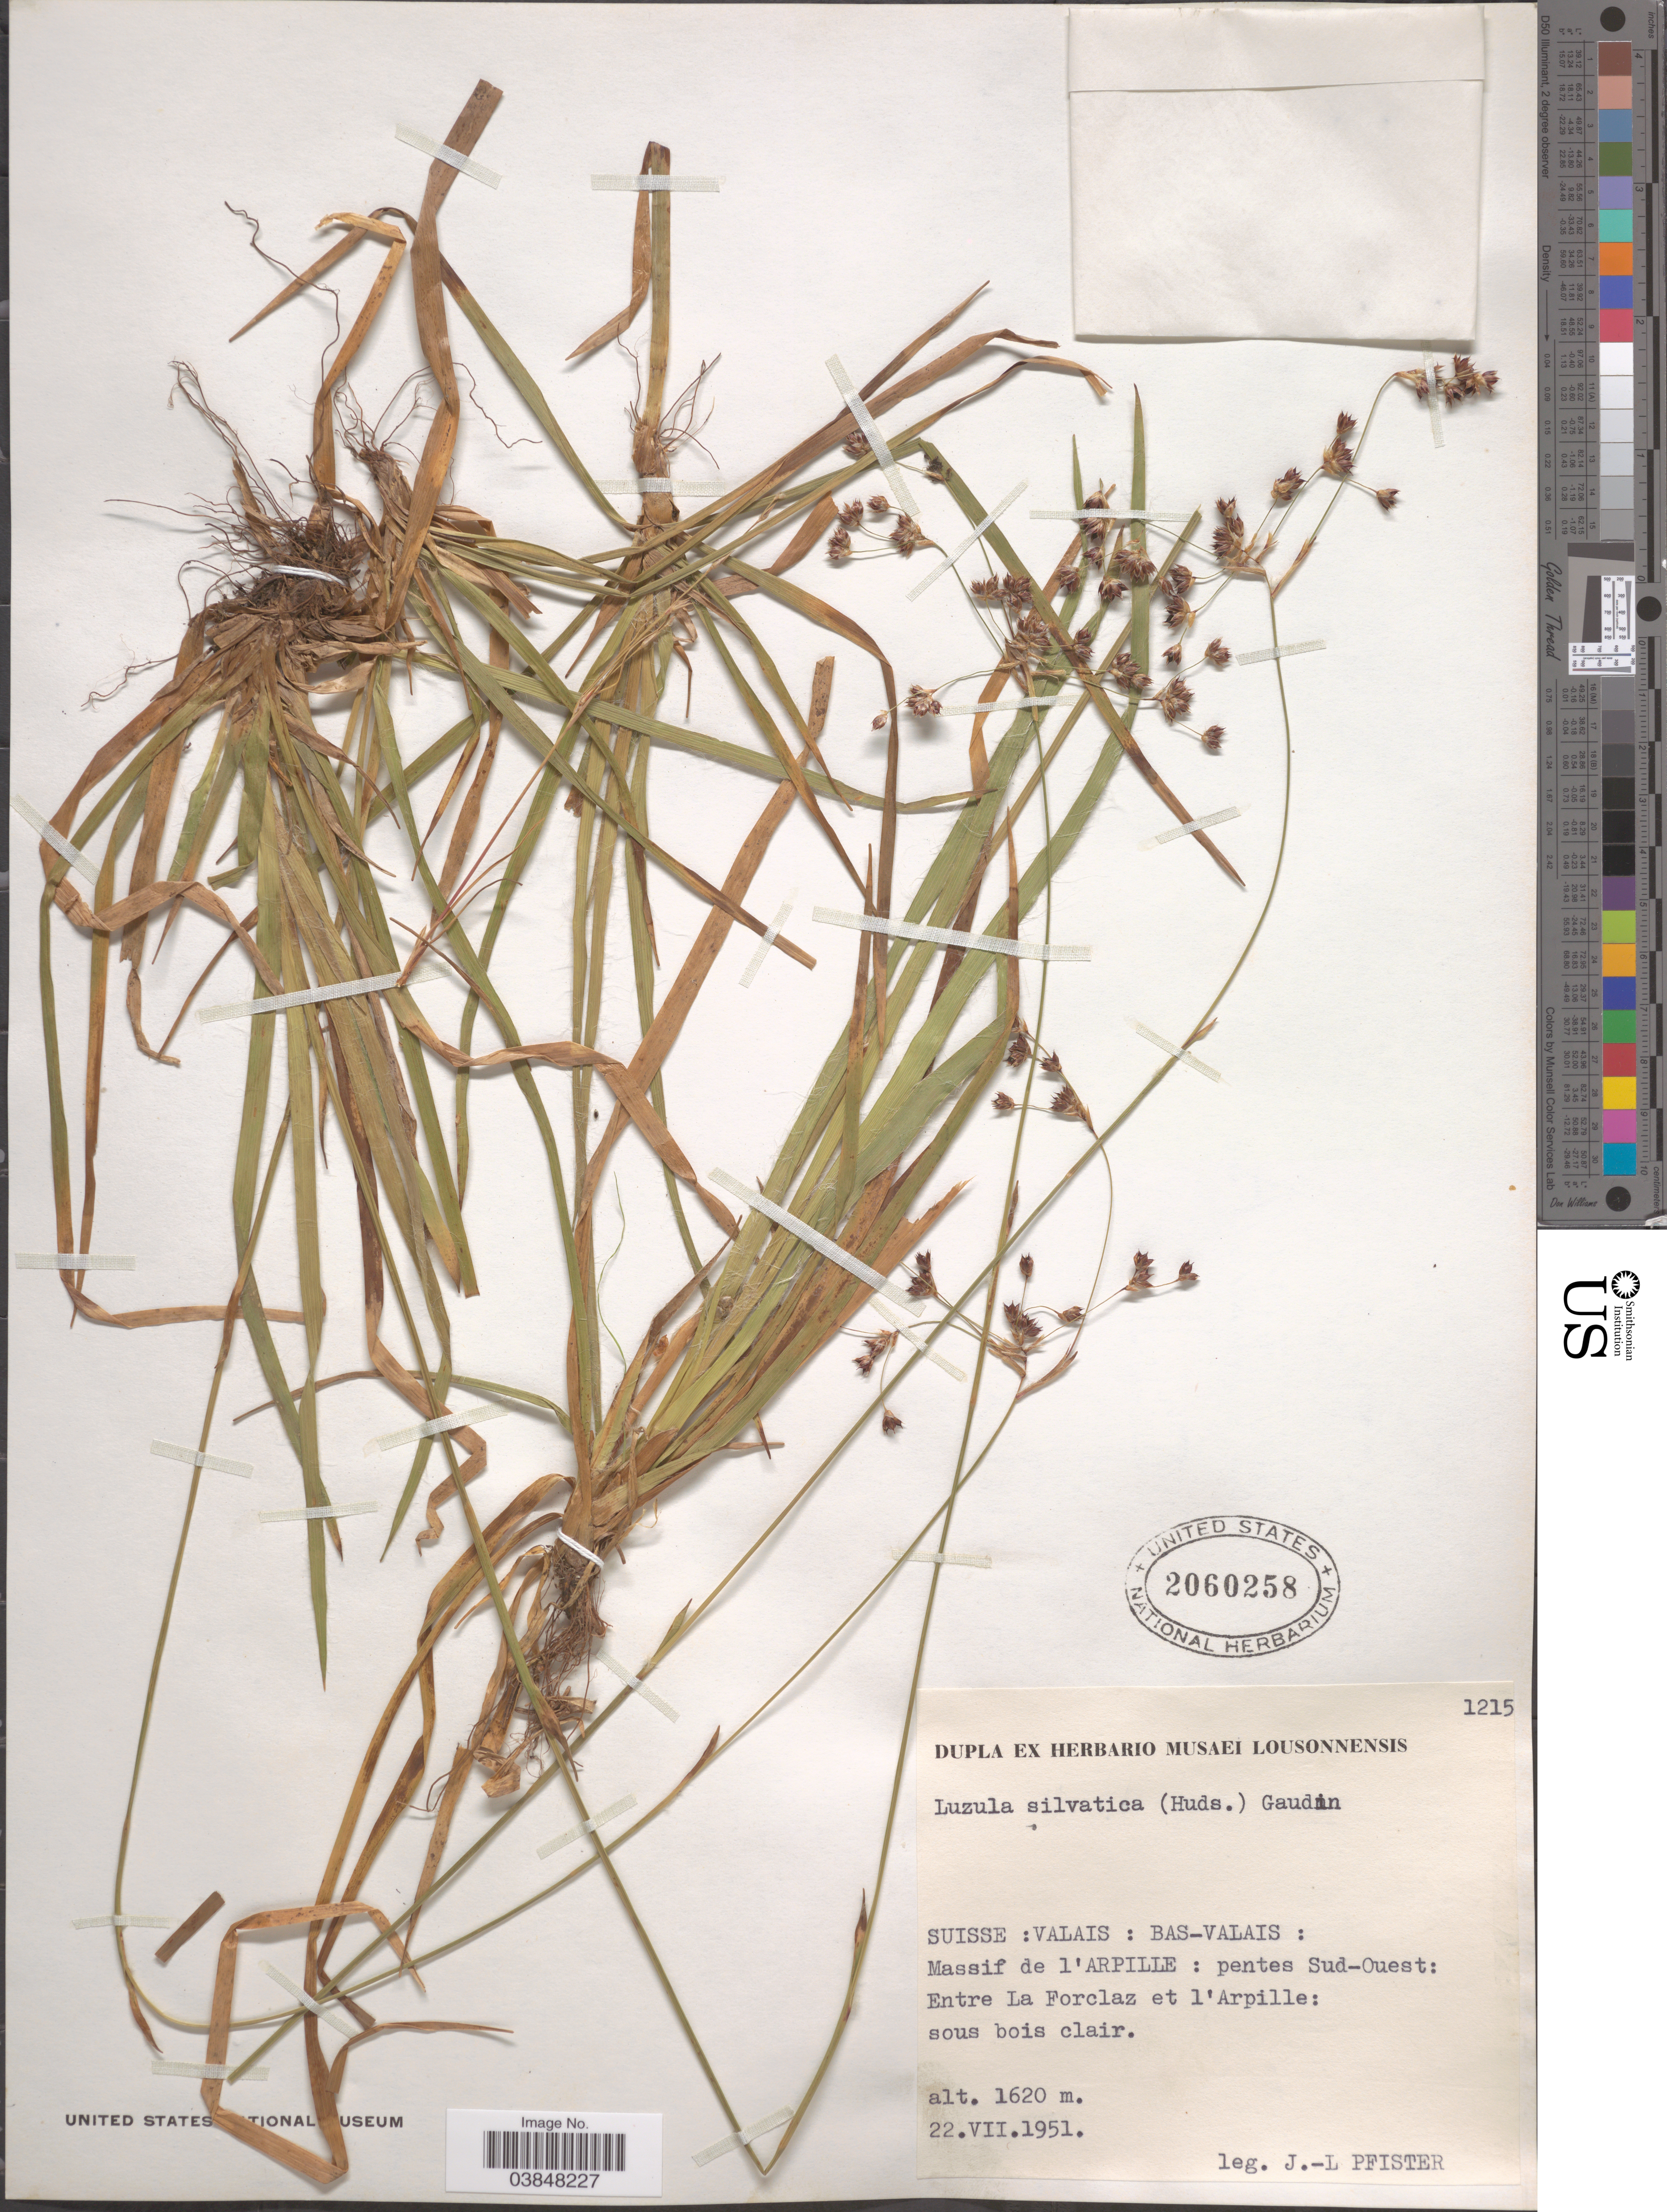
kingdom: Plantae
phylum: Tracheophyta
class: Liliopsida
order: Poales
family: Juncaceae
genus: Luzula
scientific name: Luzula sylvatica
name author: (Huds.) Gaudin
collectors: J. Pfister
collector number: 1215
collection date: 1951-07-22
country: Switzerland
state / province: Valais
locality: Suisse: Bas-Valais: Massif de l'Arpille: pentes Sud-Ouest: Entre La Forclaz et l'Arpille: sous bois clair.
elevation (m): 1620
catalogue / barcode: US 2060258